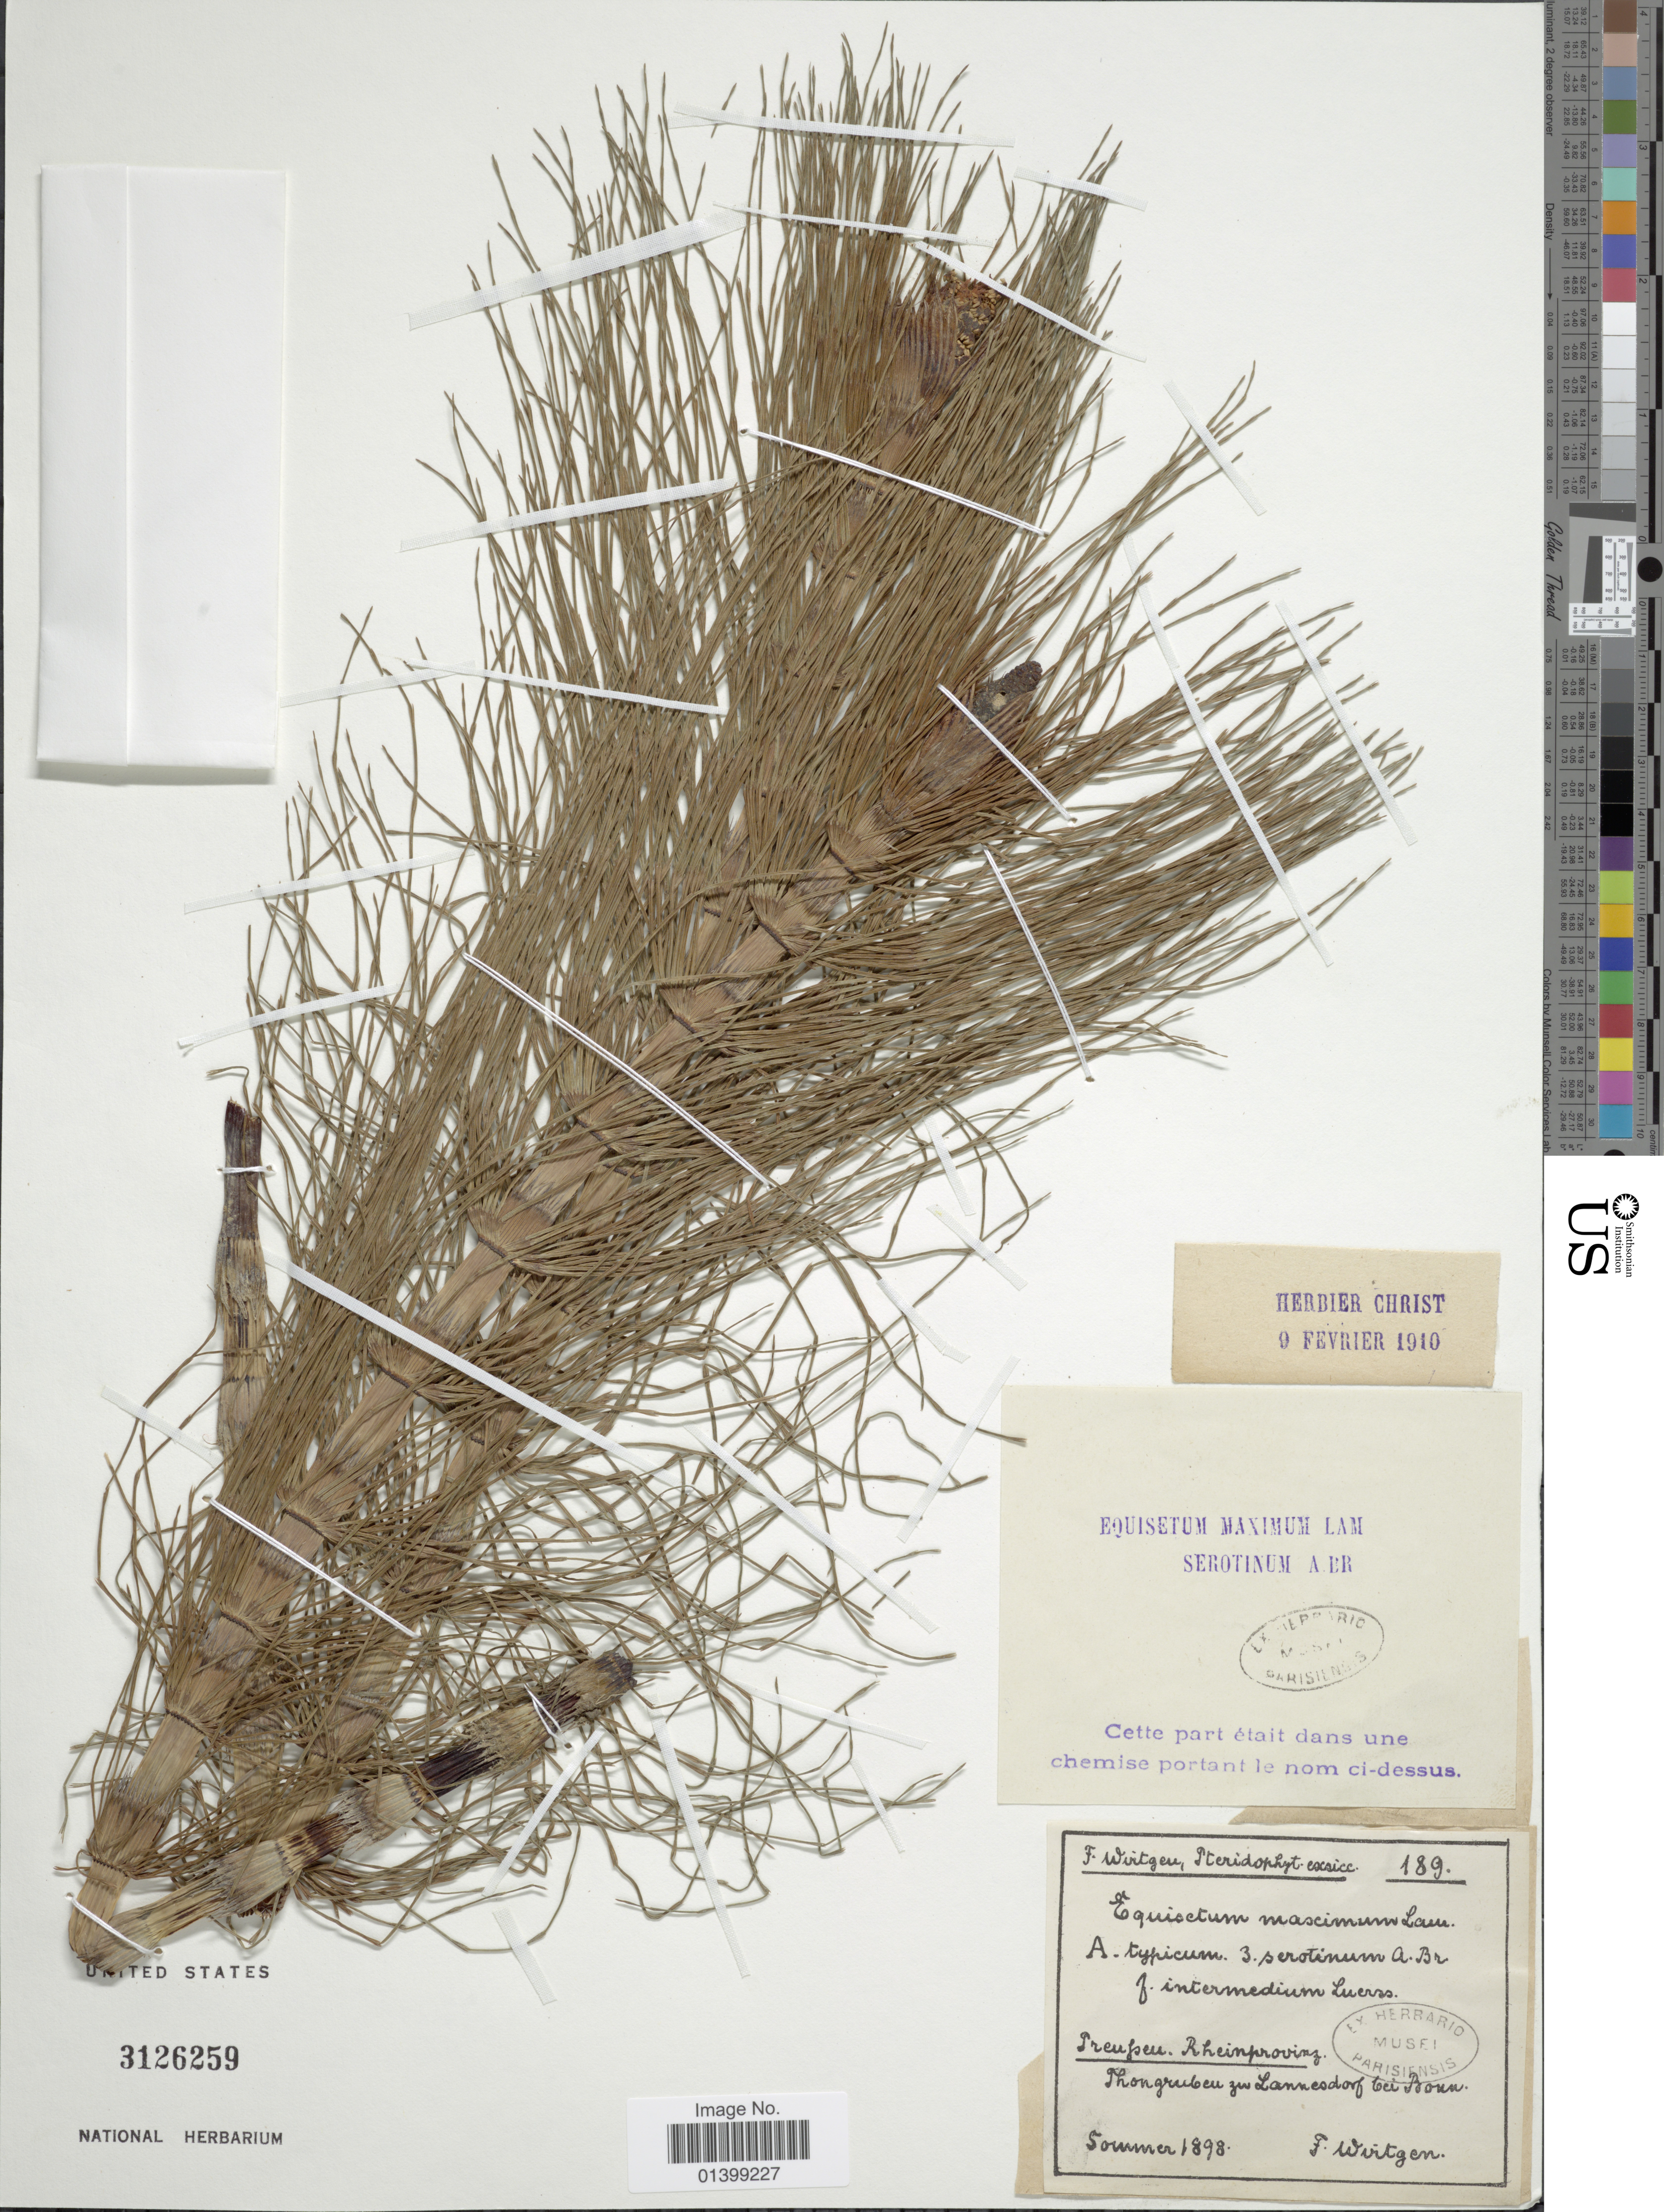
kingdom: Plantae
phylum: Tracheophyta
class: Polypodiopsida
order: Equisetales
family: Equisetaceae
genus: Equisetum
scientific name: Equisetum telmateia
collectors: F. Wirtgen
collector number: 189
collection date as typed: Sommer 1898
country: Germany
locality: Preussen, Rheinprovinz, Thongruben zu Lannedorf bei Bonn [interpreted]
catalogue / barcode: US 3126259